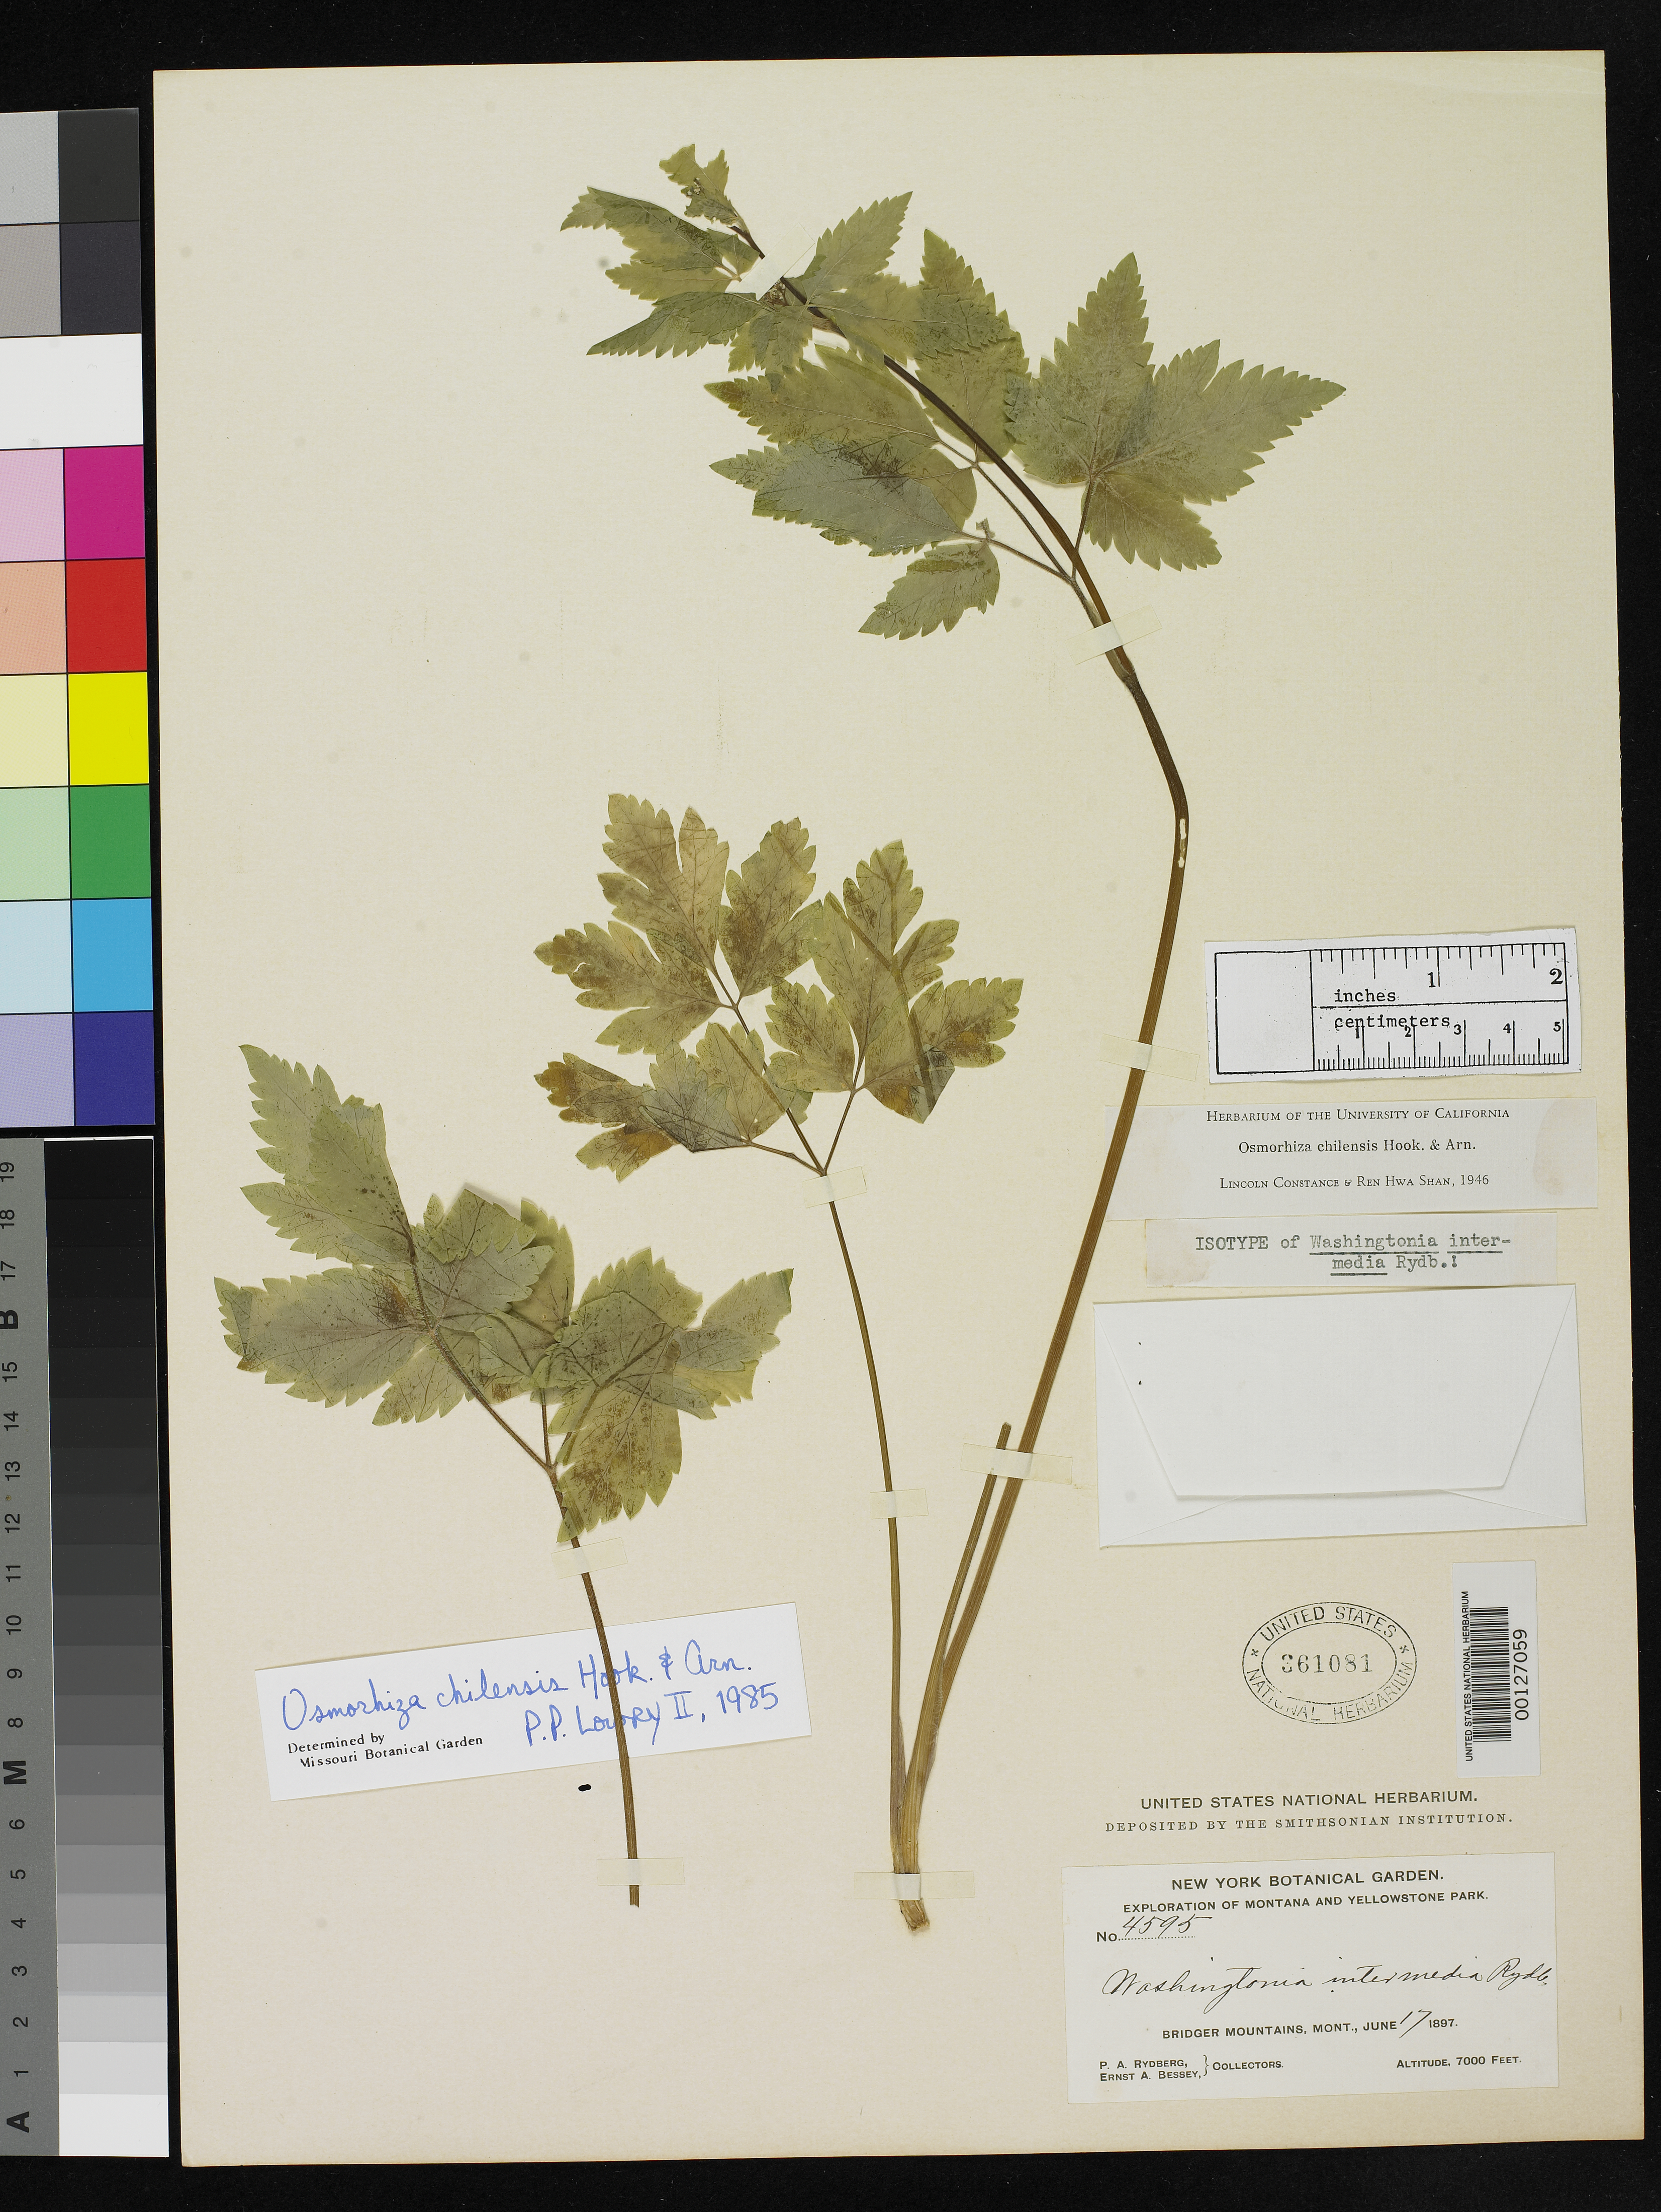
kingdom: Plantae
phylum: Tracheophyta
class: Magnoliopsida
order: Apiales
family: Apiaceae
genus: Washingtonia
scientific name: Washingtonia intermedia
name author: Rydb.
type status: Isotype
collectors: P. A. Rydberg & E. Bessey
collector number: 4595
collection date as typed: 17 Jun 1897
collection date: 1897-06-17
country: United States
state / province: Montana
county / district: Gallatin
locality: Bridger Mountains.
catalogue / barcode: US 361081